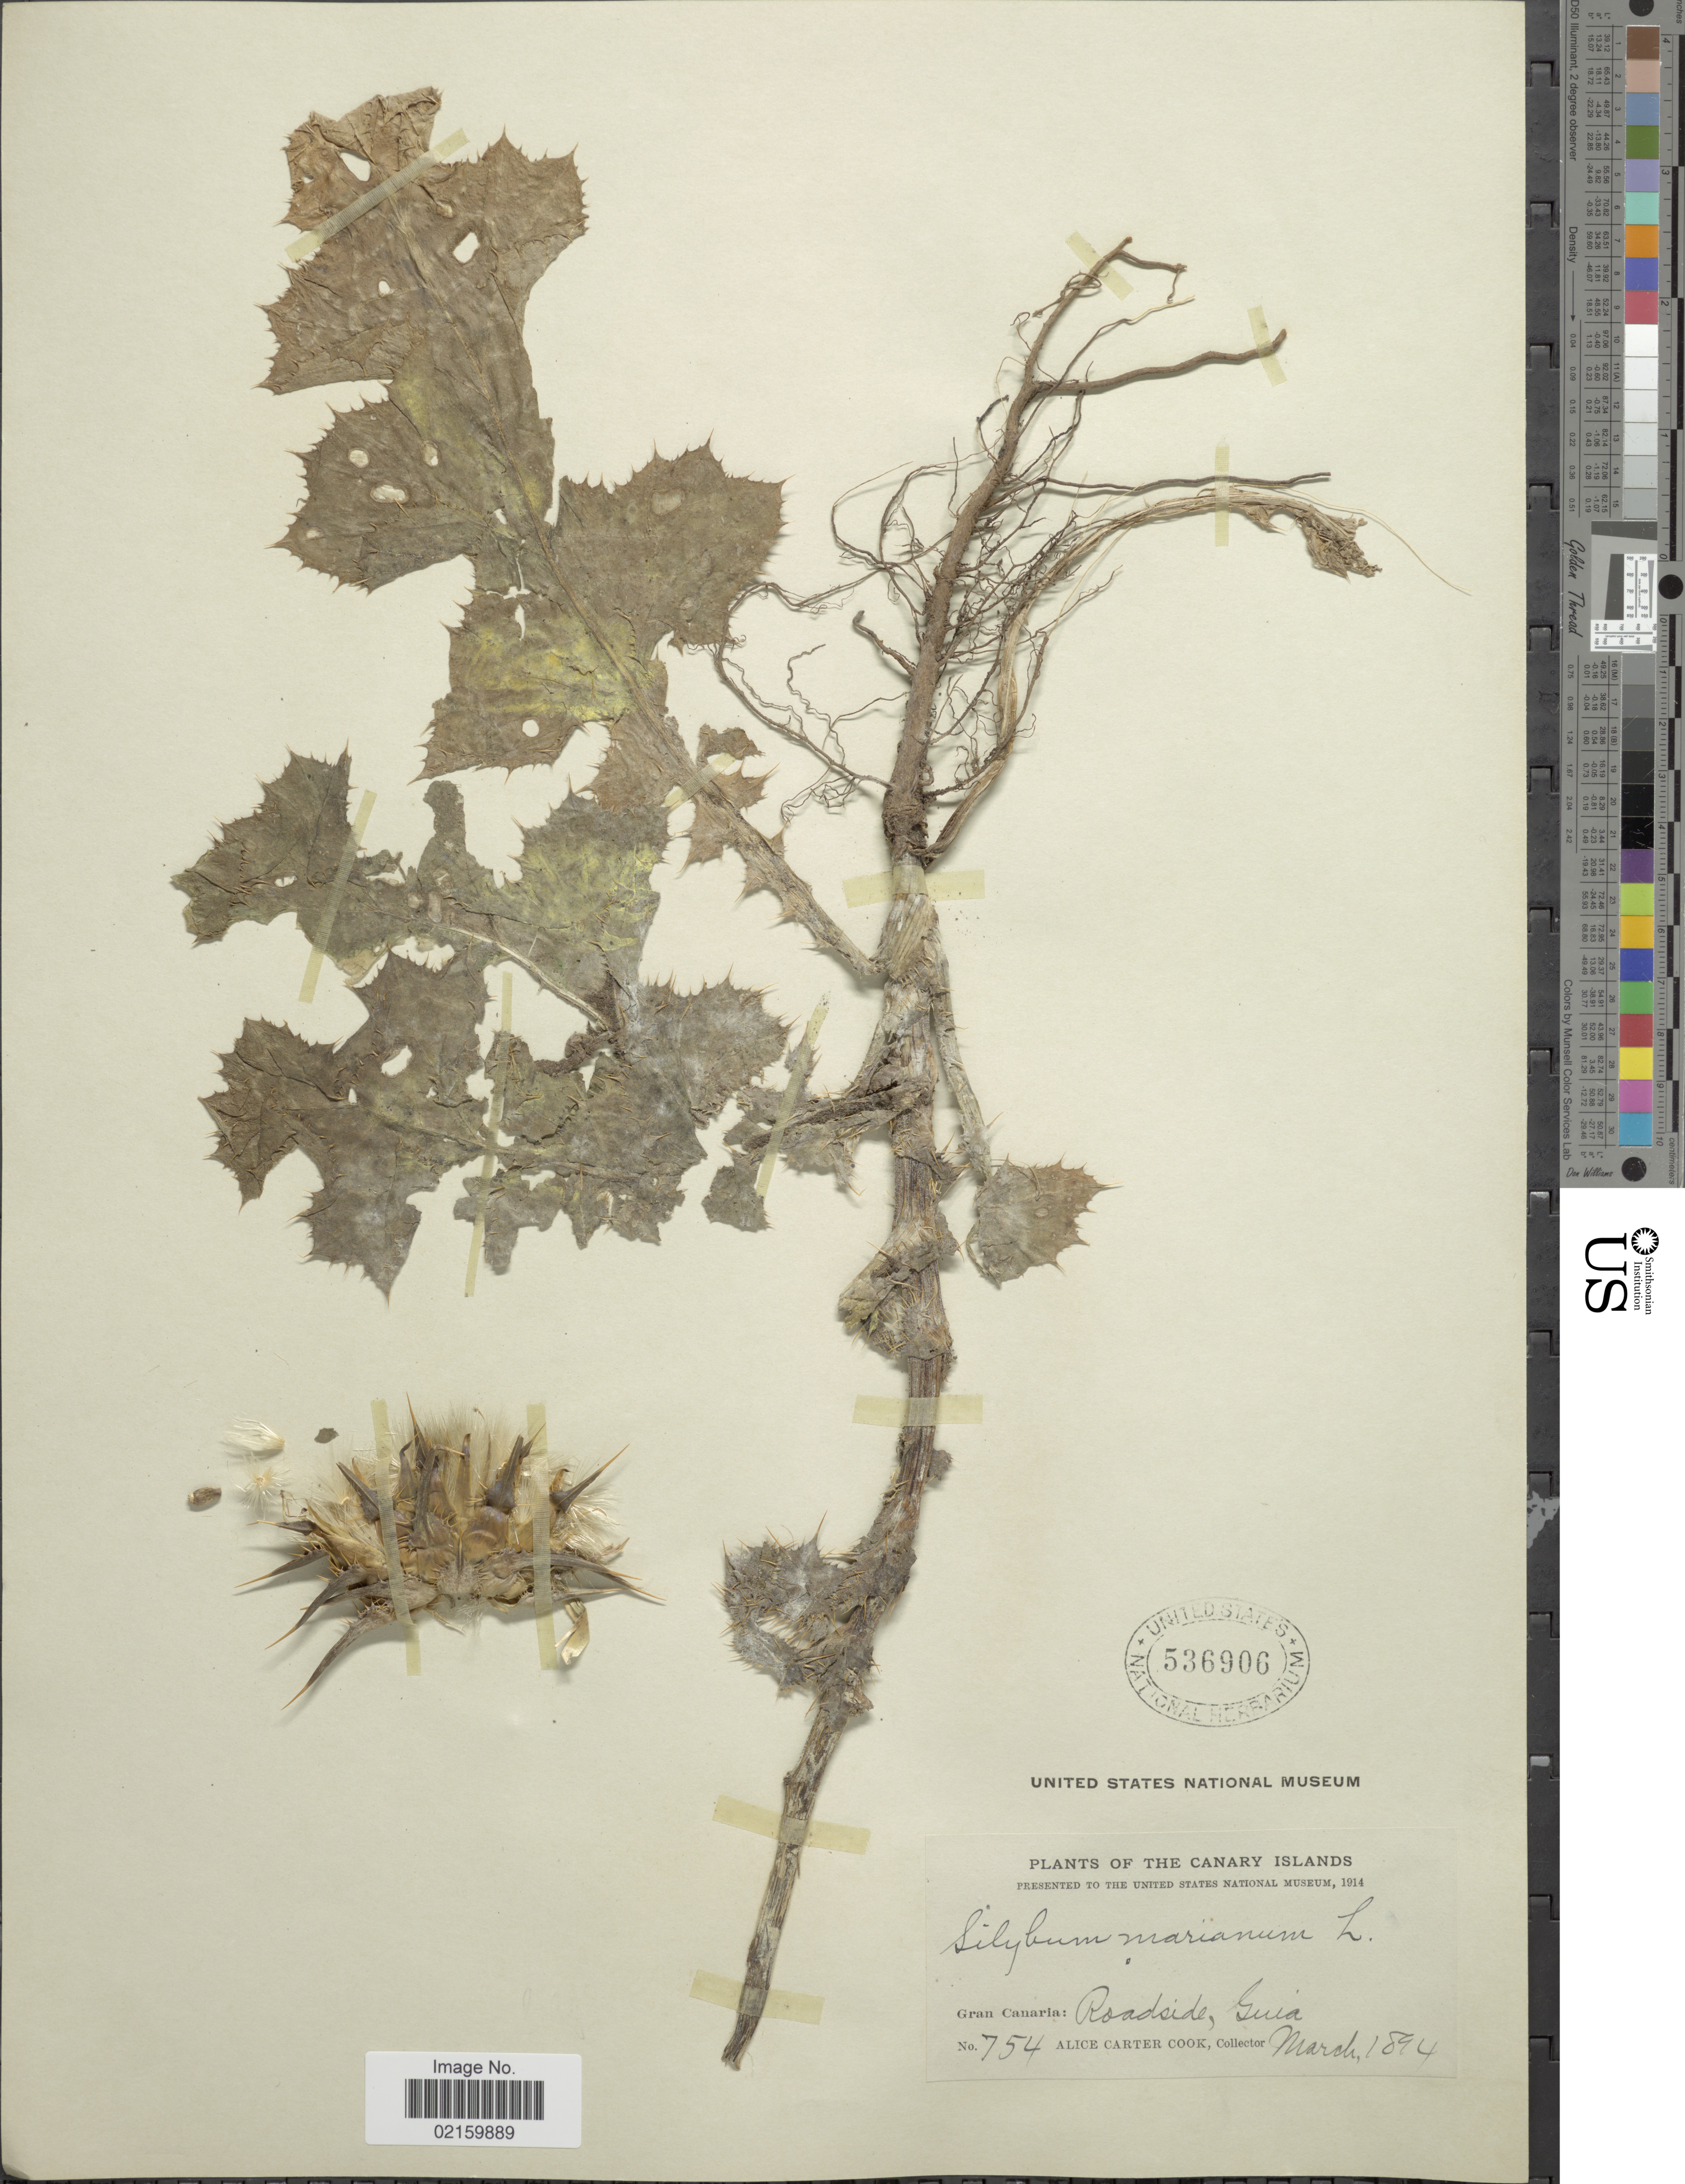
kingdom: Plantae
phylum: Tracheophyta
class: Magnoliopsida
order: Asterales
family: Asteraceae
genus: Silybum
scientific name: Silybum marianum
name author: (L.) Gaertn.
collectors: Alice C. Cook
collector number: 754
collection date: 1894-03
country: Spain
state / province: Canarias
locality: The Canary Islands. Gran Canaria: Guia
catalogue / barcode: US 536906